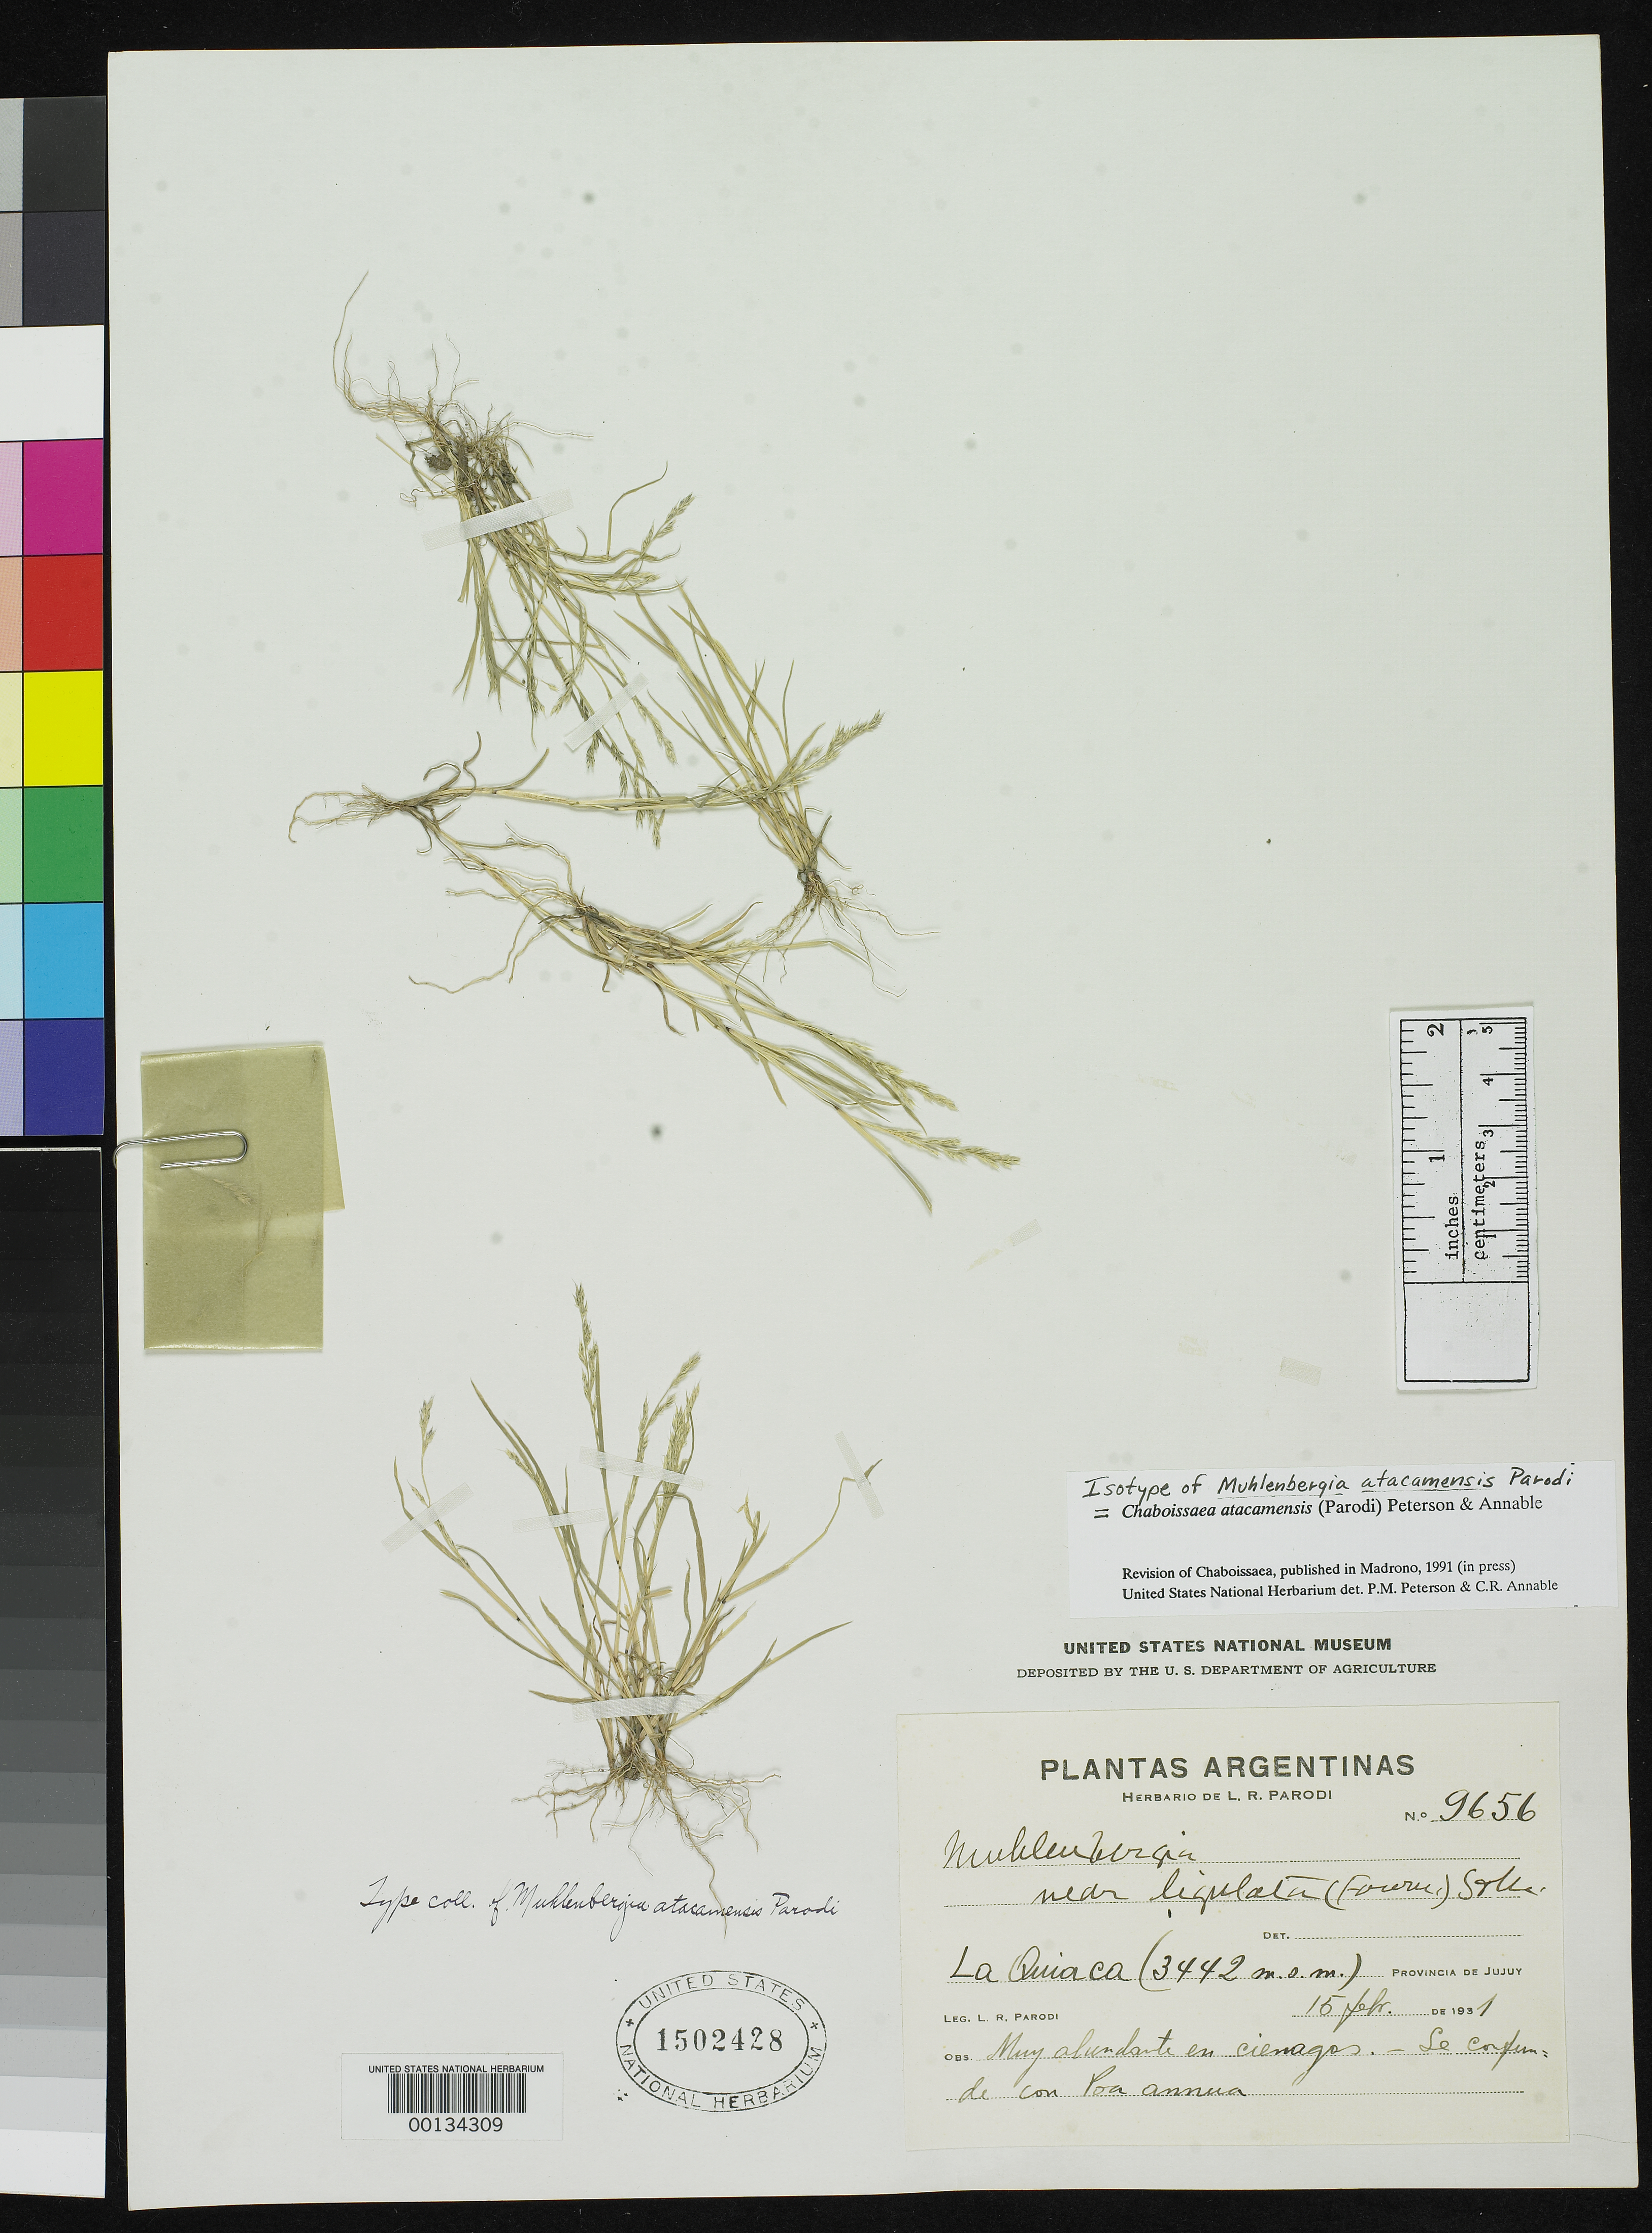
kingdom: Plantae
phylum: Tracheophyta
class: Liliopsida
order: Poales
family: Poaceae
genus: Muhlenbergia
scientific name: Muhlenbergia atacamensis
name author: Parodi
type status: Isotype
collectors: L. R. Parodi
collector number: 9656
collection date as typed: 15 Feb 1931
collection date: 1931-02-15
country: Argentina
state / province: Jujuy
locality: La Quiaca.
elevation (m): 3442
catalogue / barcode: US 1502428